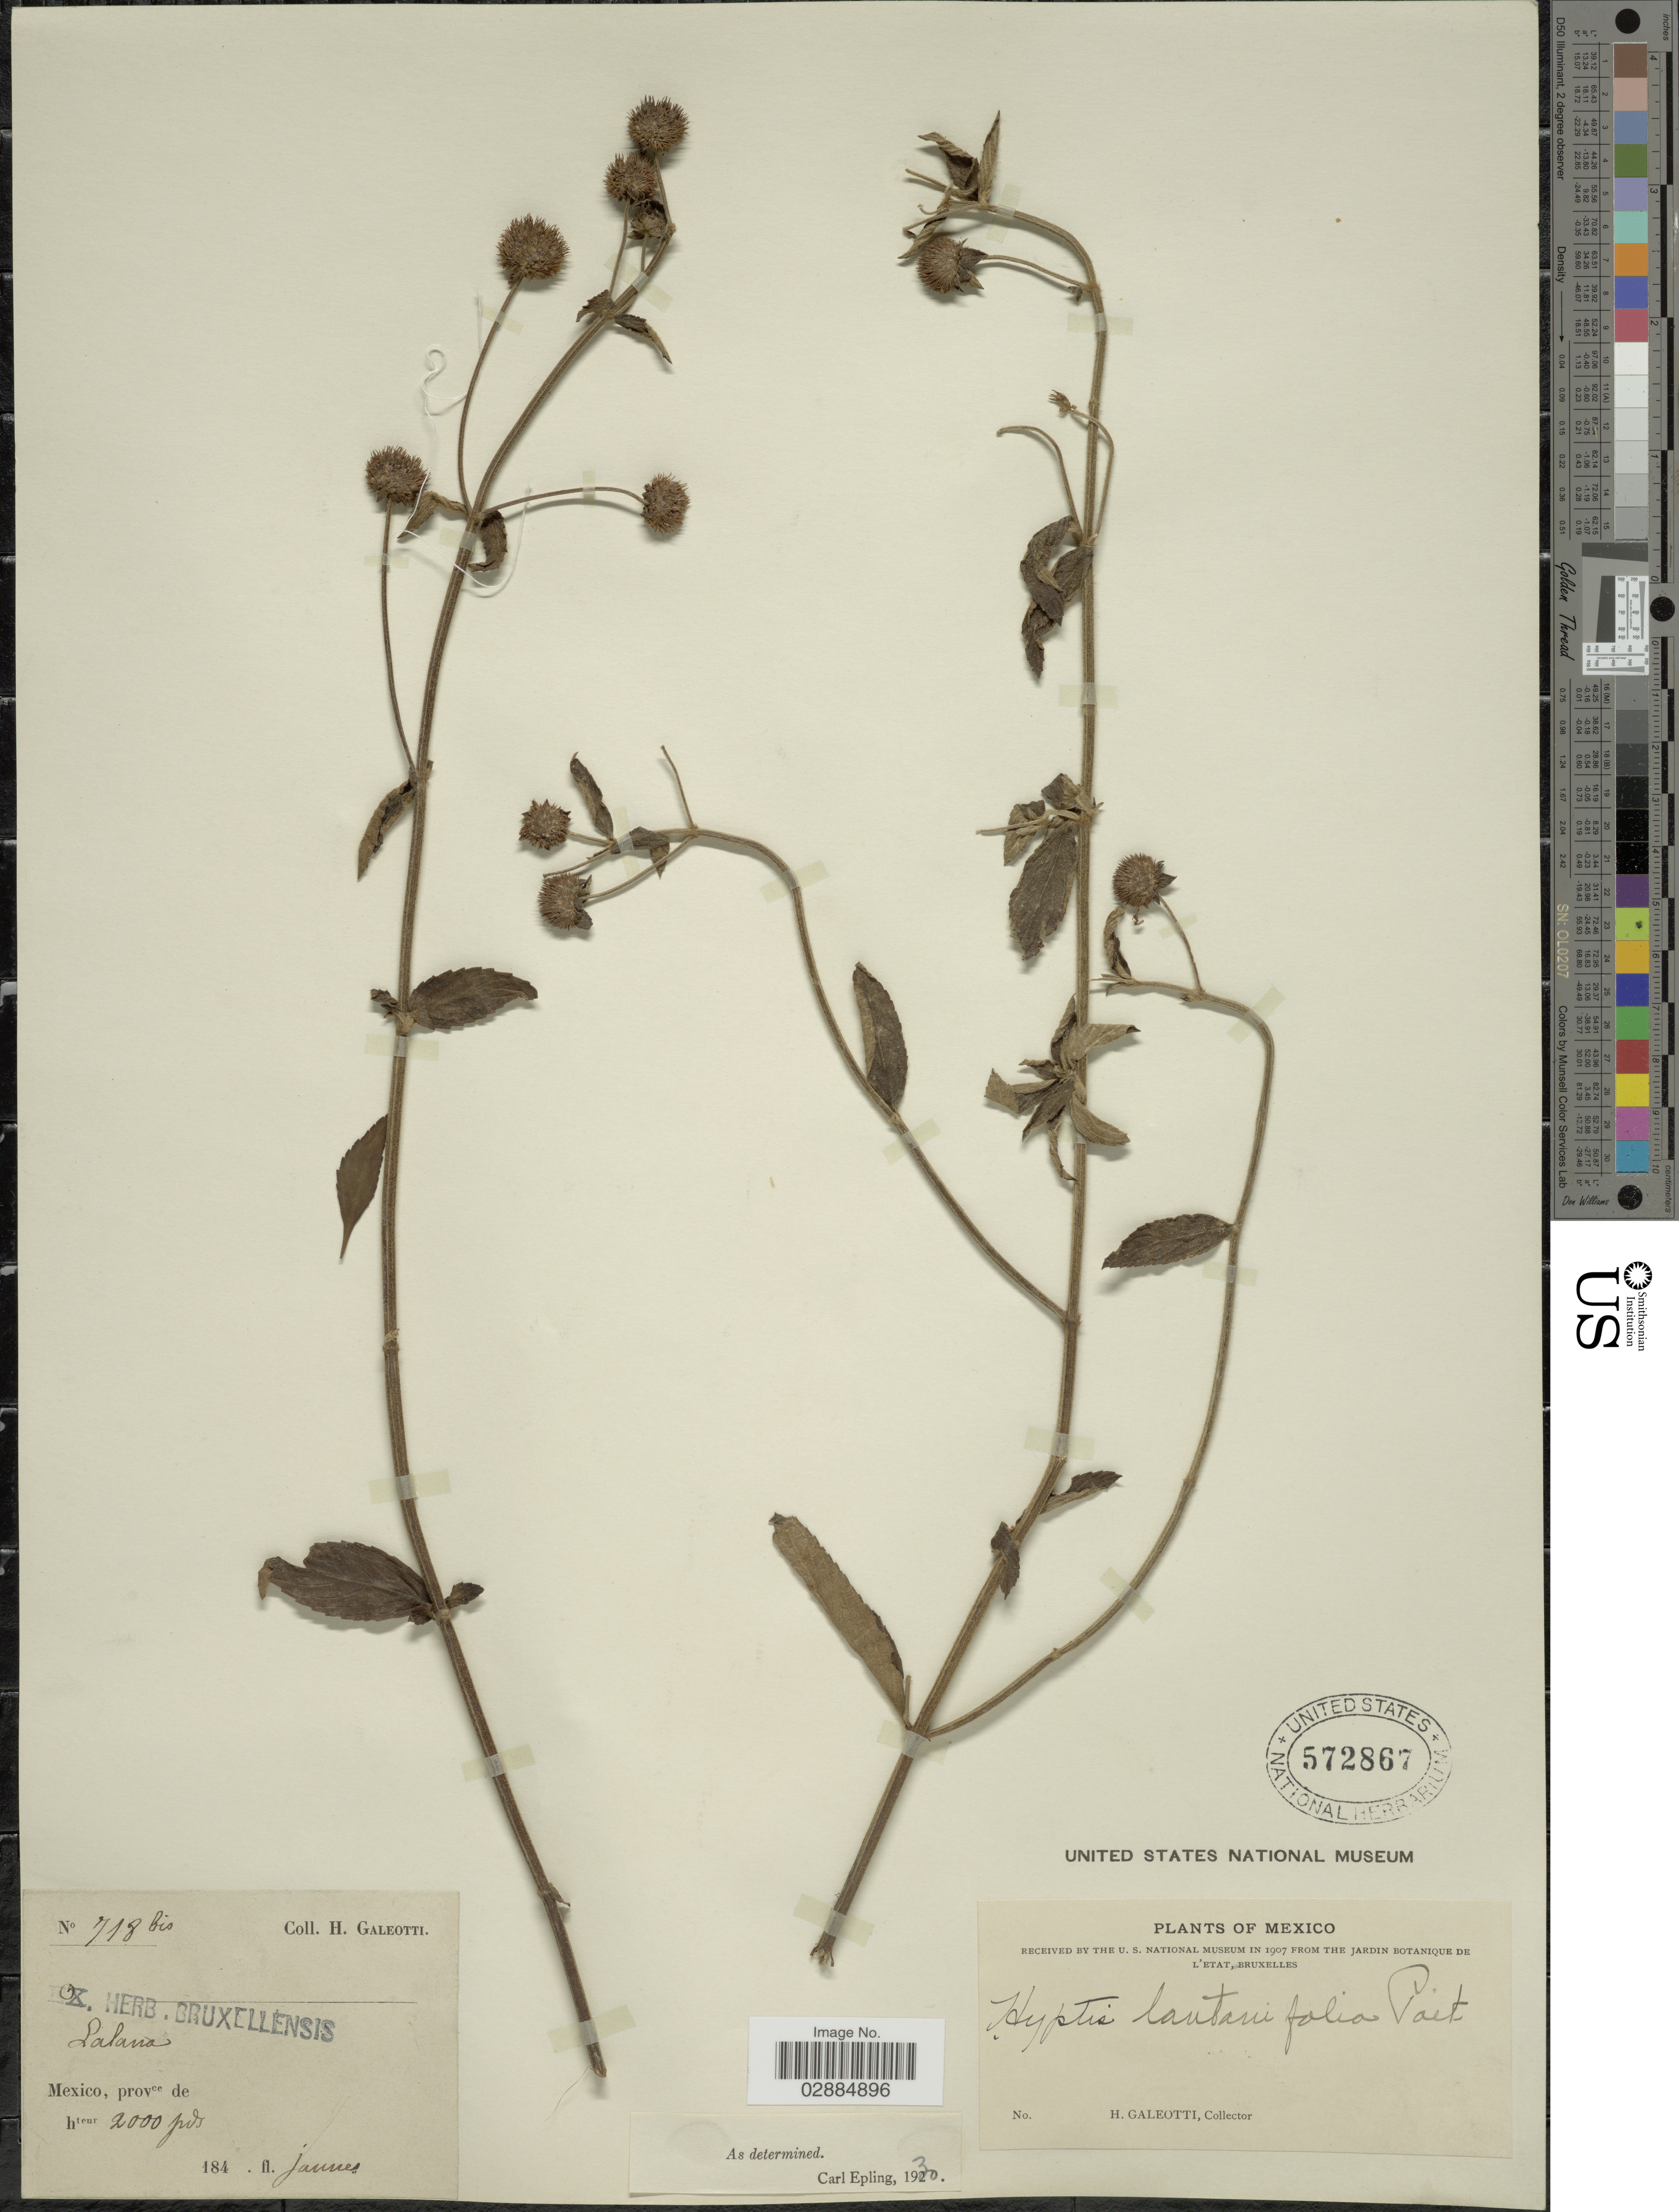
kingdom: Plantae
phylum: Tracheophyta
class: Magnoliopsida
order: Lamiales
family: Lamiaceae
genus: Hyptis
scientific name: Hyptis lantanifolia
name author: Poit.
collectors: H. G. Galeotti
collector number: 718bis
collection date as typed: Janvier 184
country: Mexico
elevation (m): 610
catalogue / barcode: US 572867